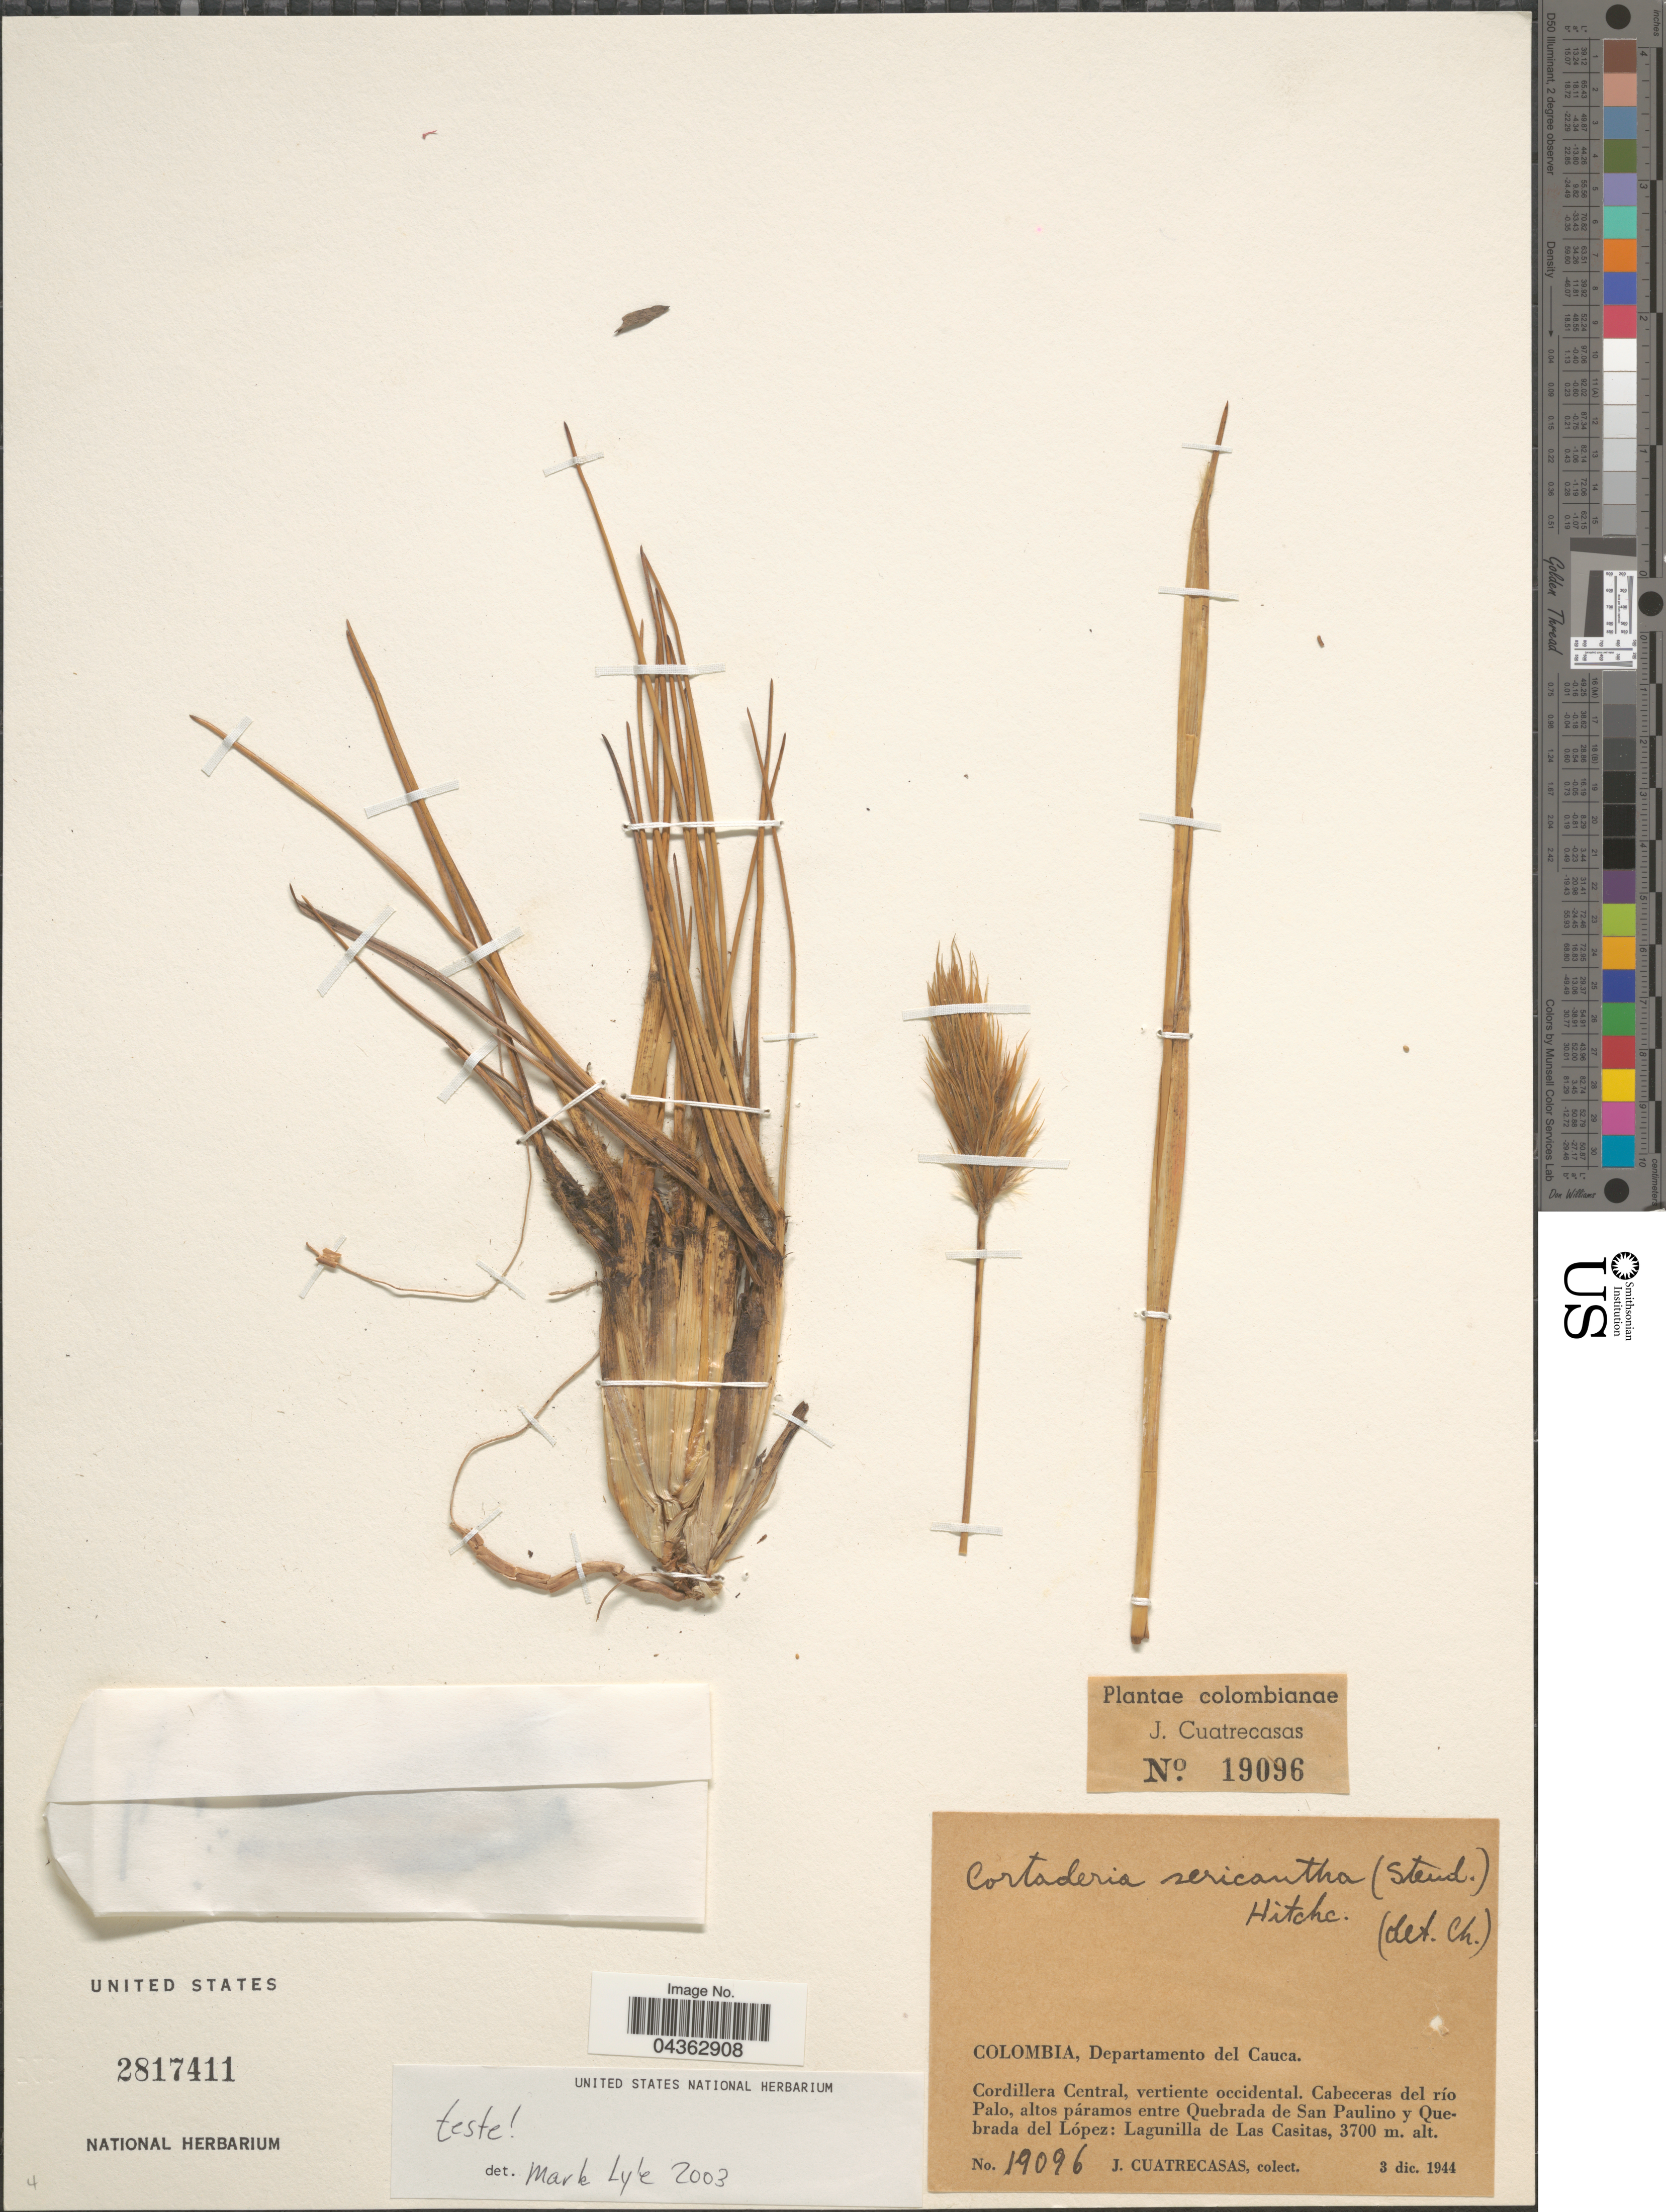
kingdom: Plantae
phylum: Tracheophyta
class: Liliopsida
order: Poales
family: Poaceae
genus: Cortaderia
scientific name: Cortaderia sericantha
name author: (Steud.) Hitchc.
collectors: J. Cuatrecasas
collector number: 19096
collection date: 1944-12-03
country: Colombia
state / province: Cauca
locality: Departamento del Cauca. Cordillera Central, vertiente occidental. Cabeceras del río Palo, altos páramos entre Quebrada de San Paulino y Quebrada del López: Lagunilla de Las Casitas.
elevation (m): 3700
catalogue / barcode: US 2817411